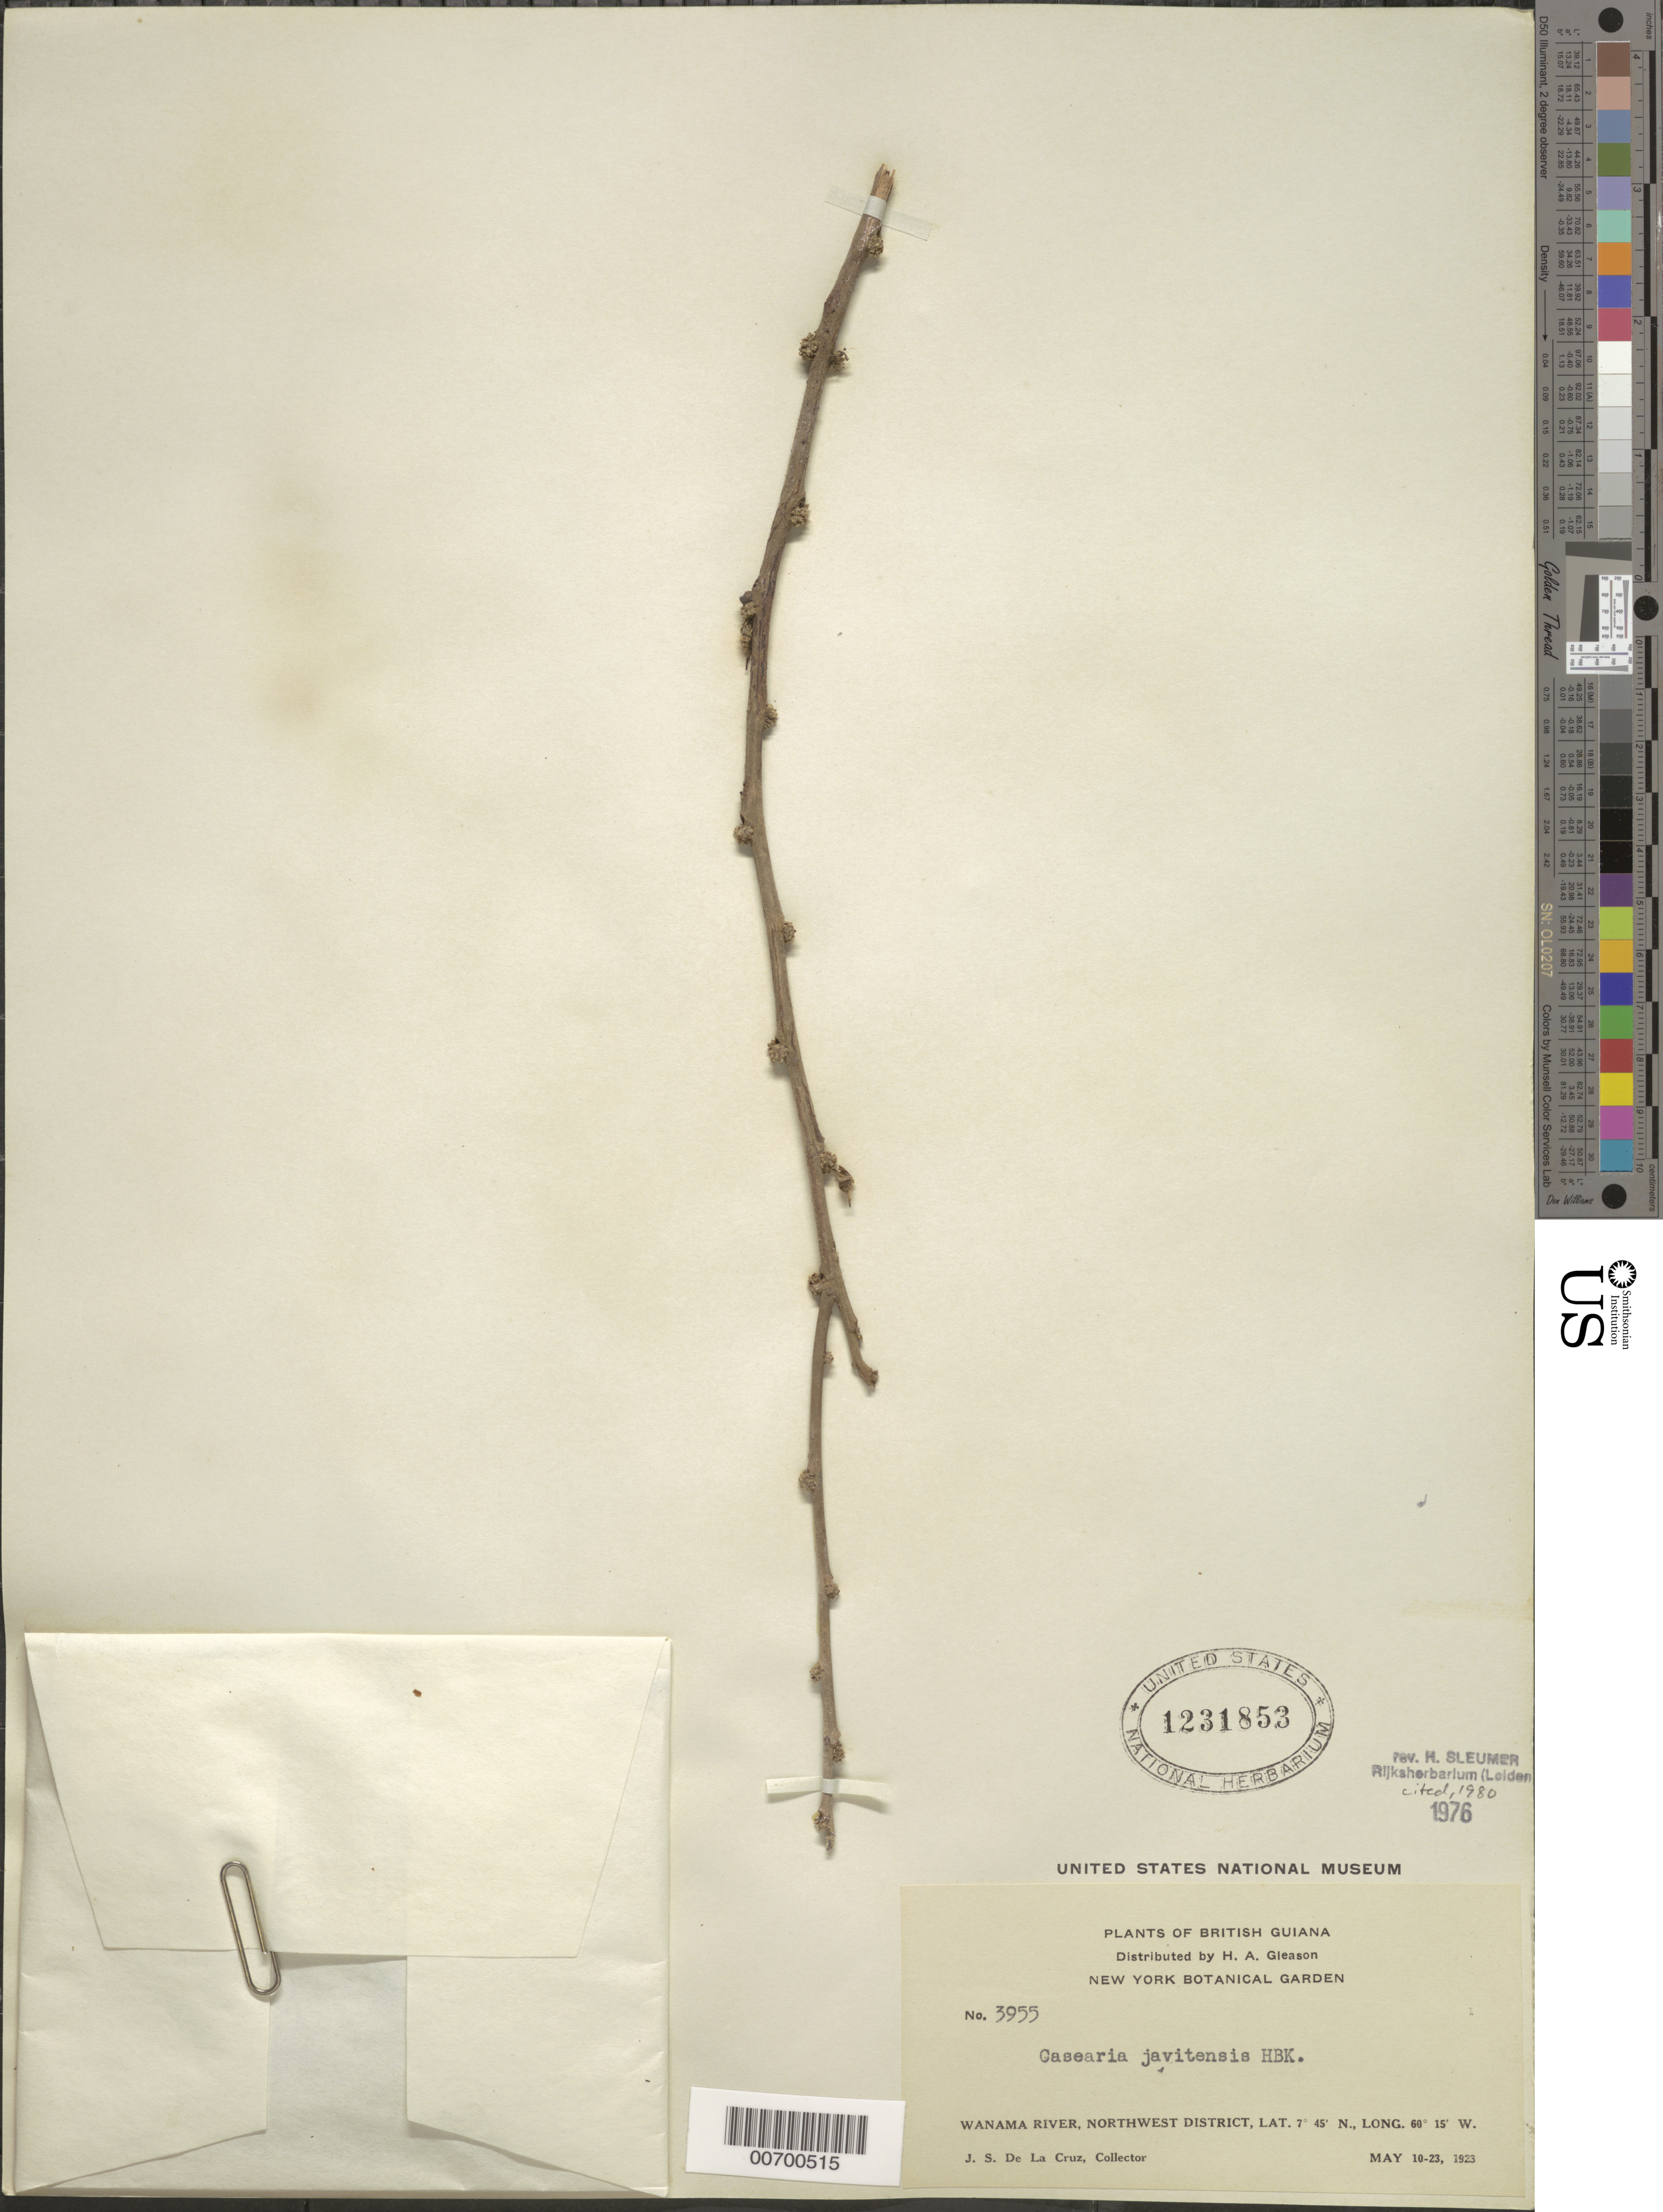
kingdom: Plantae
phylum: Tracheophyta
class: Magnoliopsida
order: Malpighiales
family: Salicaceae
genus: Piparea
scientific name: Piparea multiflora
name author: C.F. Gaertn.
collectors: J. S. de la Cruz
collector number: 3955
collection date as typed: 10-May-23 to 23-May-23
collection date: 1923-05-10/1923-05-23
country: Guyana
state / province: Barima-Waini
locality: Wanama R., NW District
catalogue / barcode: US 1231853